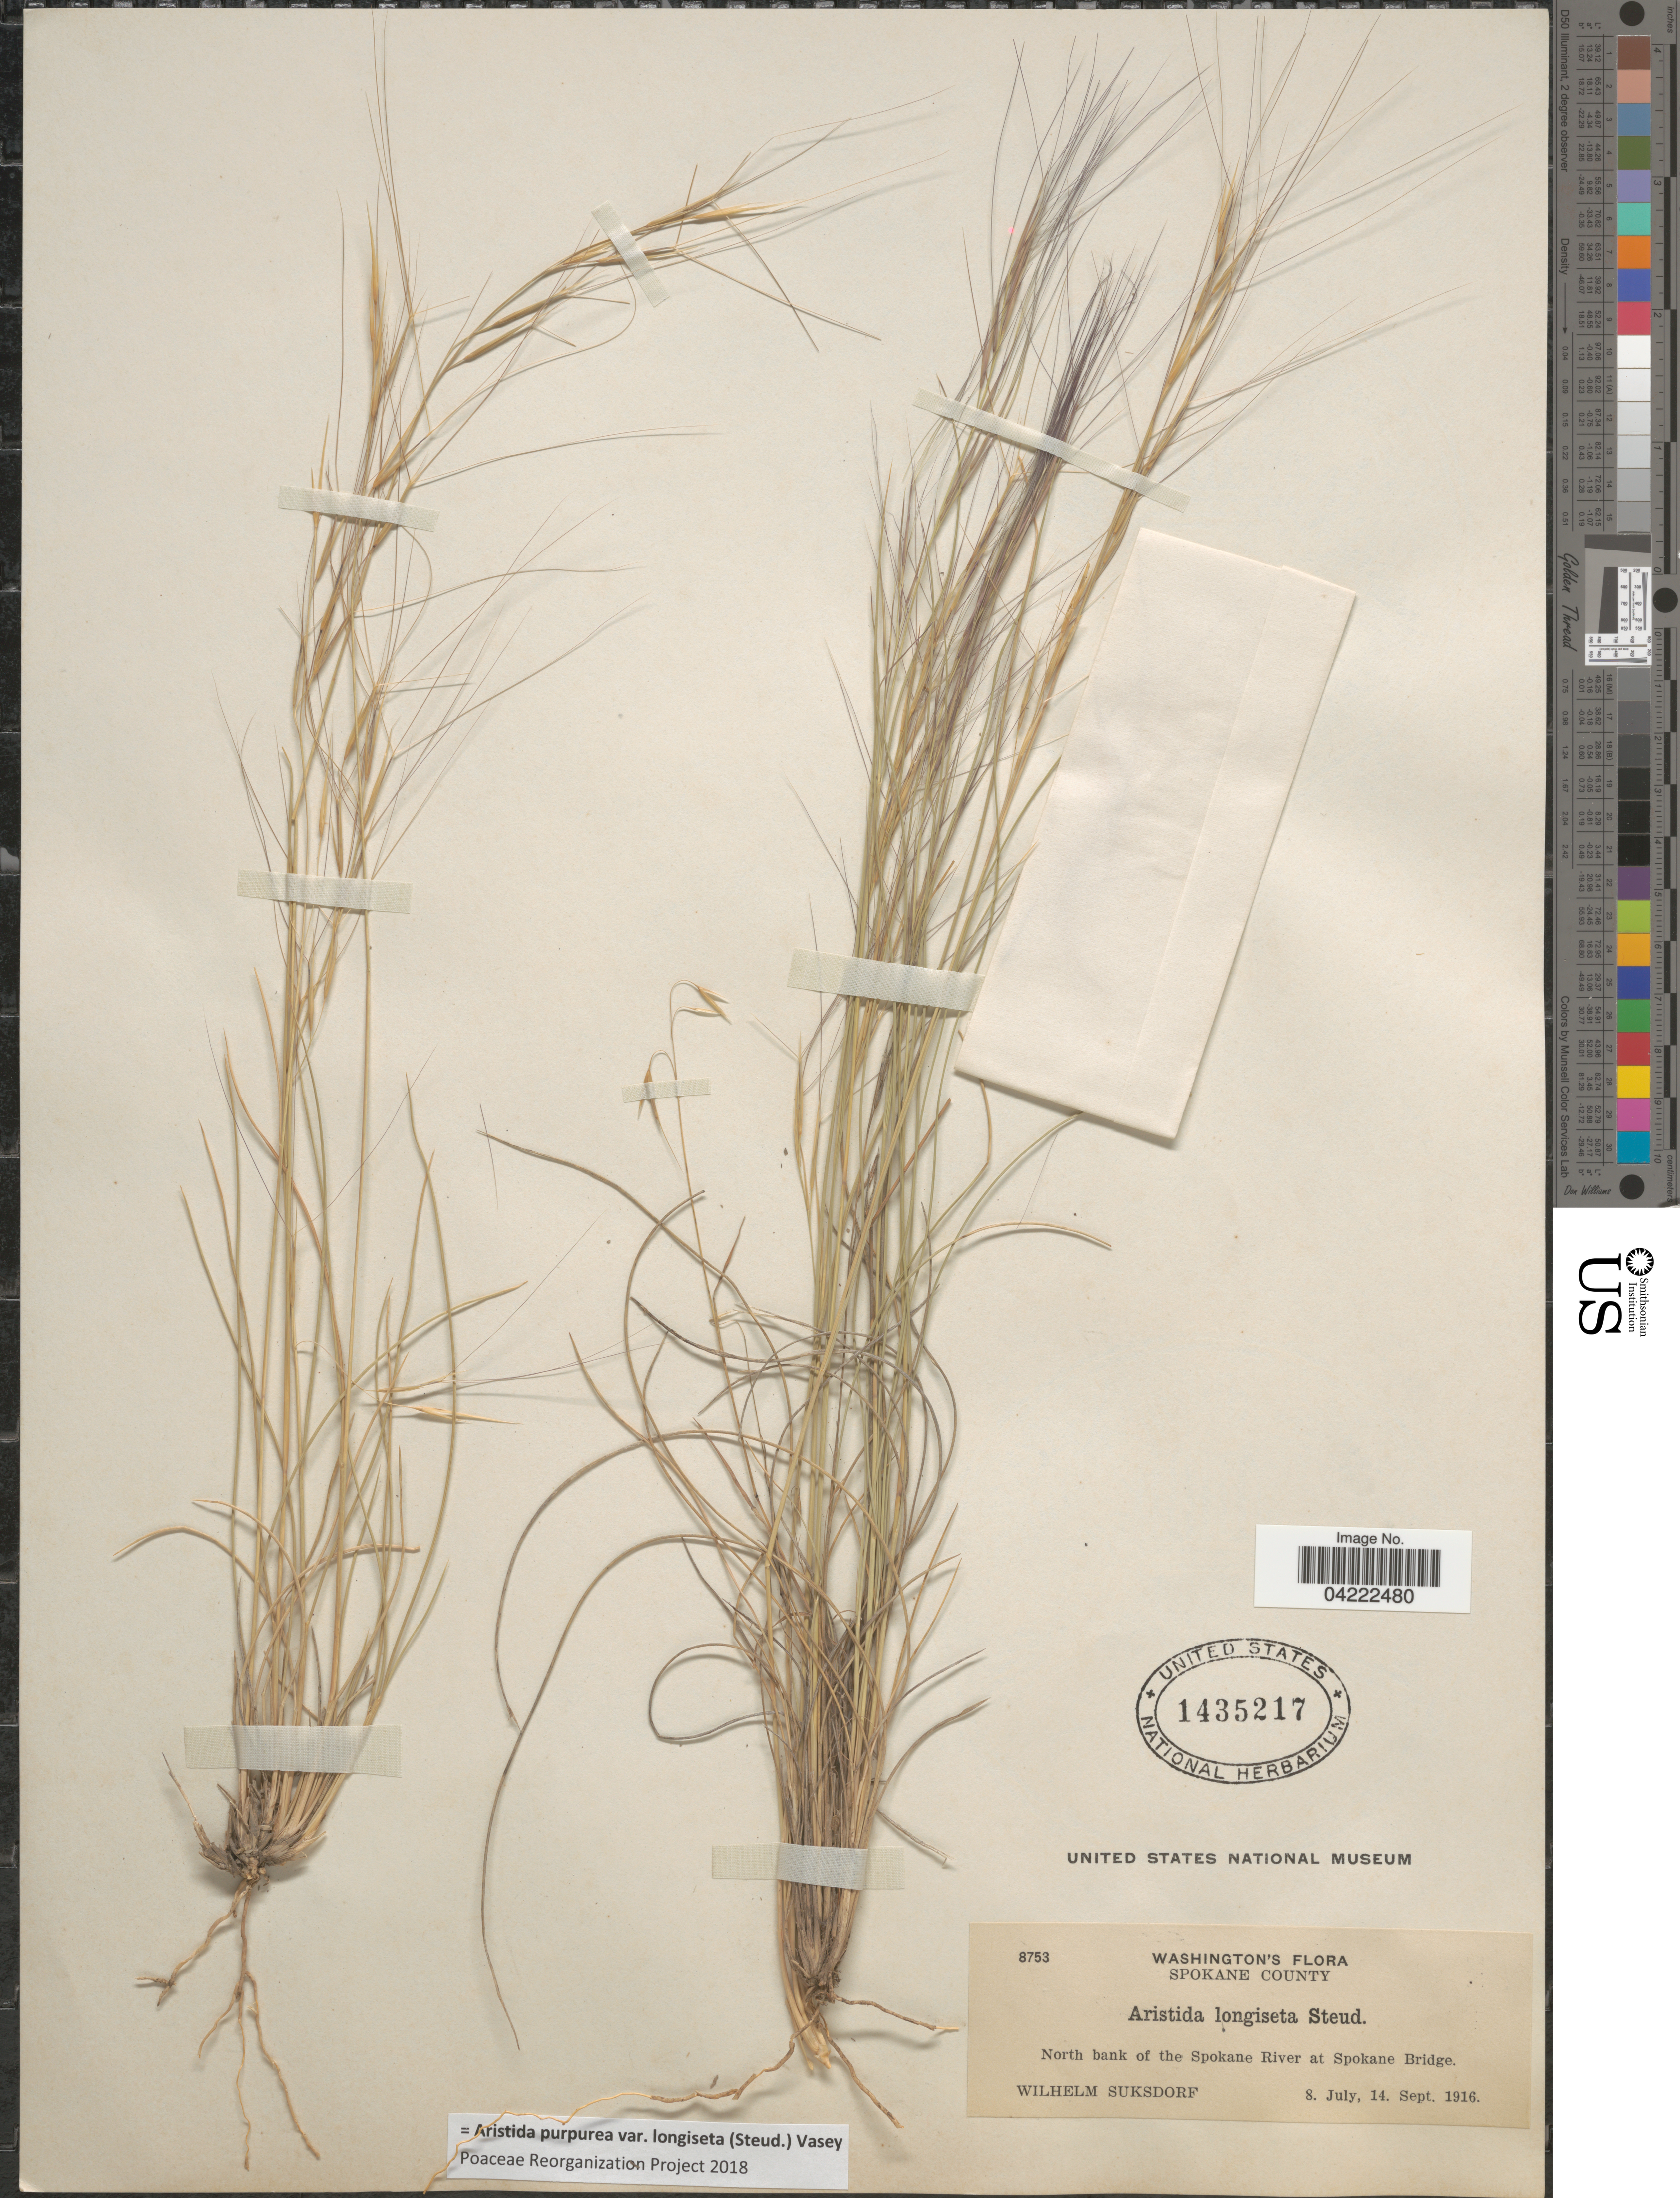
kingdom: Plantae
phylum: Tracheophyta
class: Liliopsida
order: Poales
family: Poaceae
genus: Aristida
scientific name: Aristida purpurea var. longiseta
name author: (Steud.) Vasey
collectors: W. N. Suksdorf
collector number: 8753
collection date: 1916-07-08/1916-09-14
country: United States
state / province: Washington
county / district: Spokane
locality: Spokane County. North bank of the Spokane River at Spokane Bridge.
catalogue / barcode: US 1435217